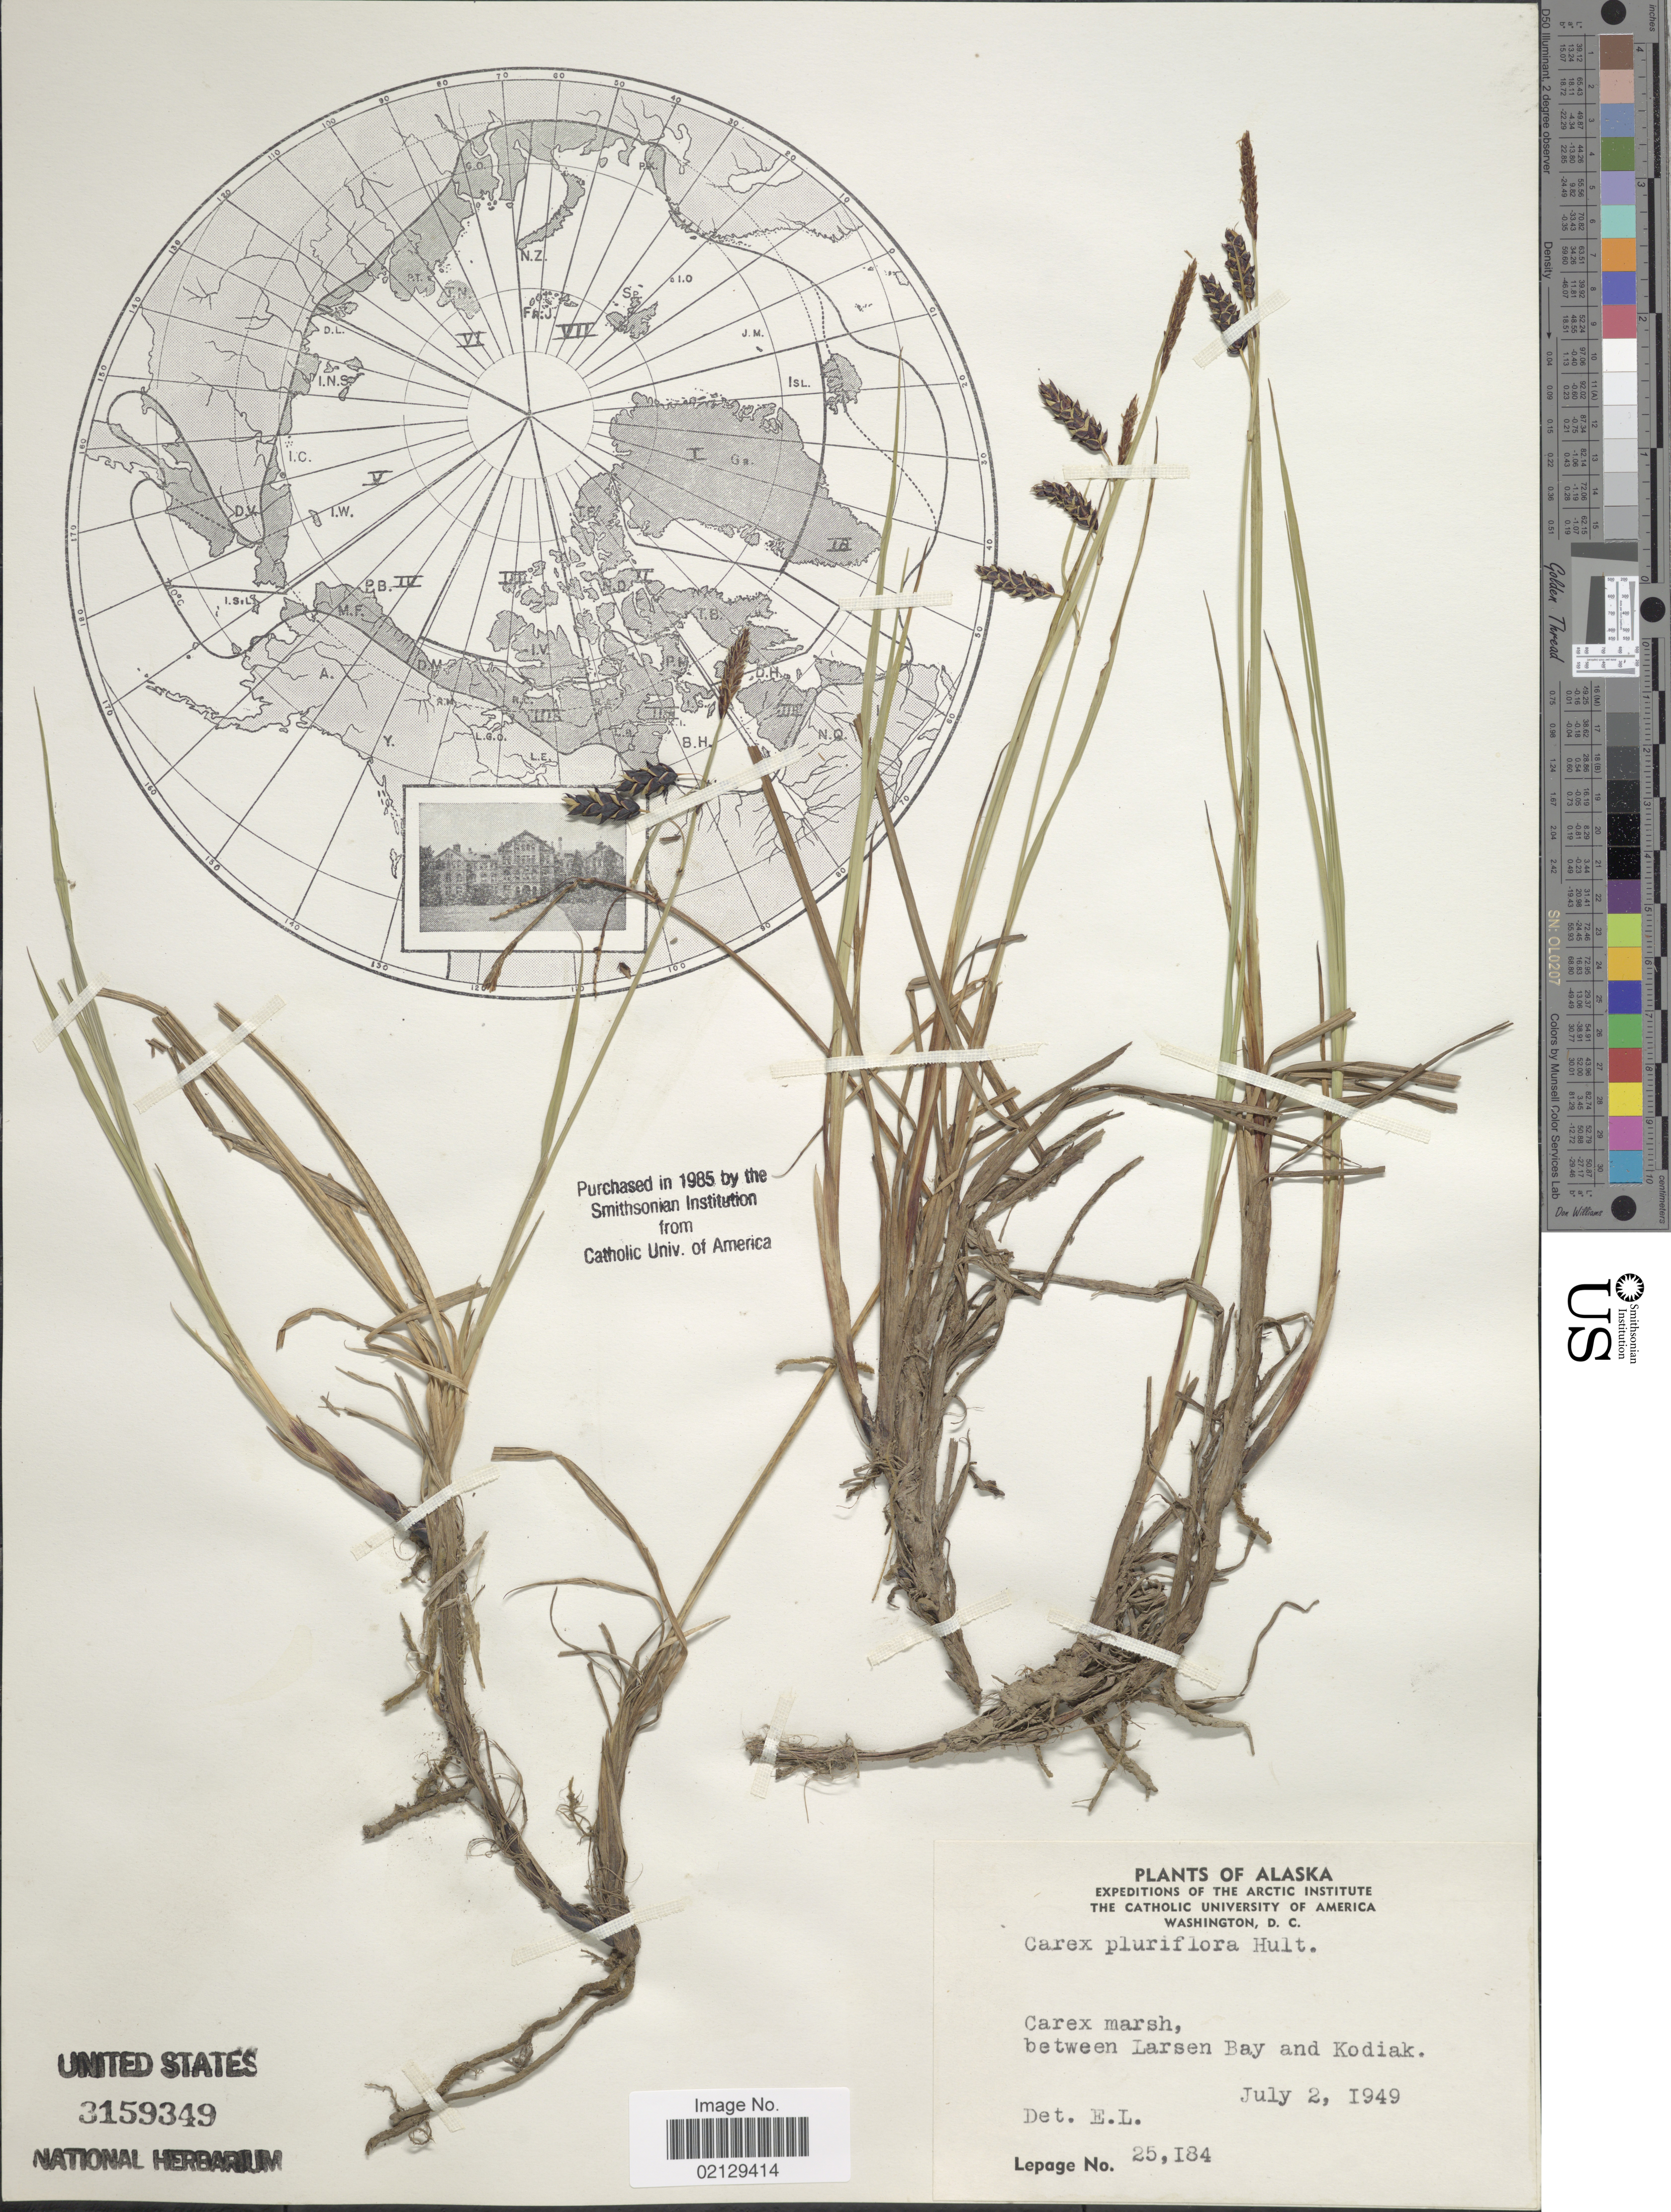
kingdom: Plantae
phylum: Tracheophyta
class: Liliopsida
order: Poales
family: Cyperaceae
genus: Carex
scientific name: Carex pluriflora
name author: Hultén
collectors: -. LePage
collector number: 25184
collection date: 1949-07-02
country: United States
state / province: Alaska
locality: Carex marsh, between Larsen Bay and Kodiak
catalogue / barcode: US 3159349